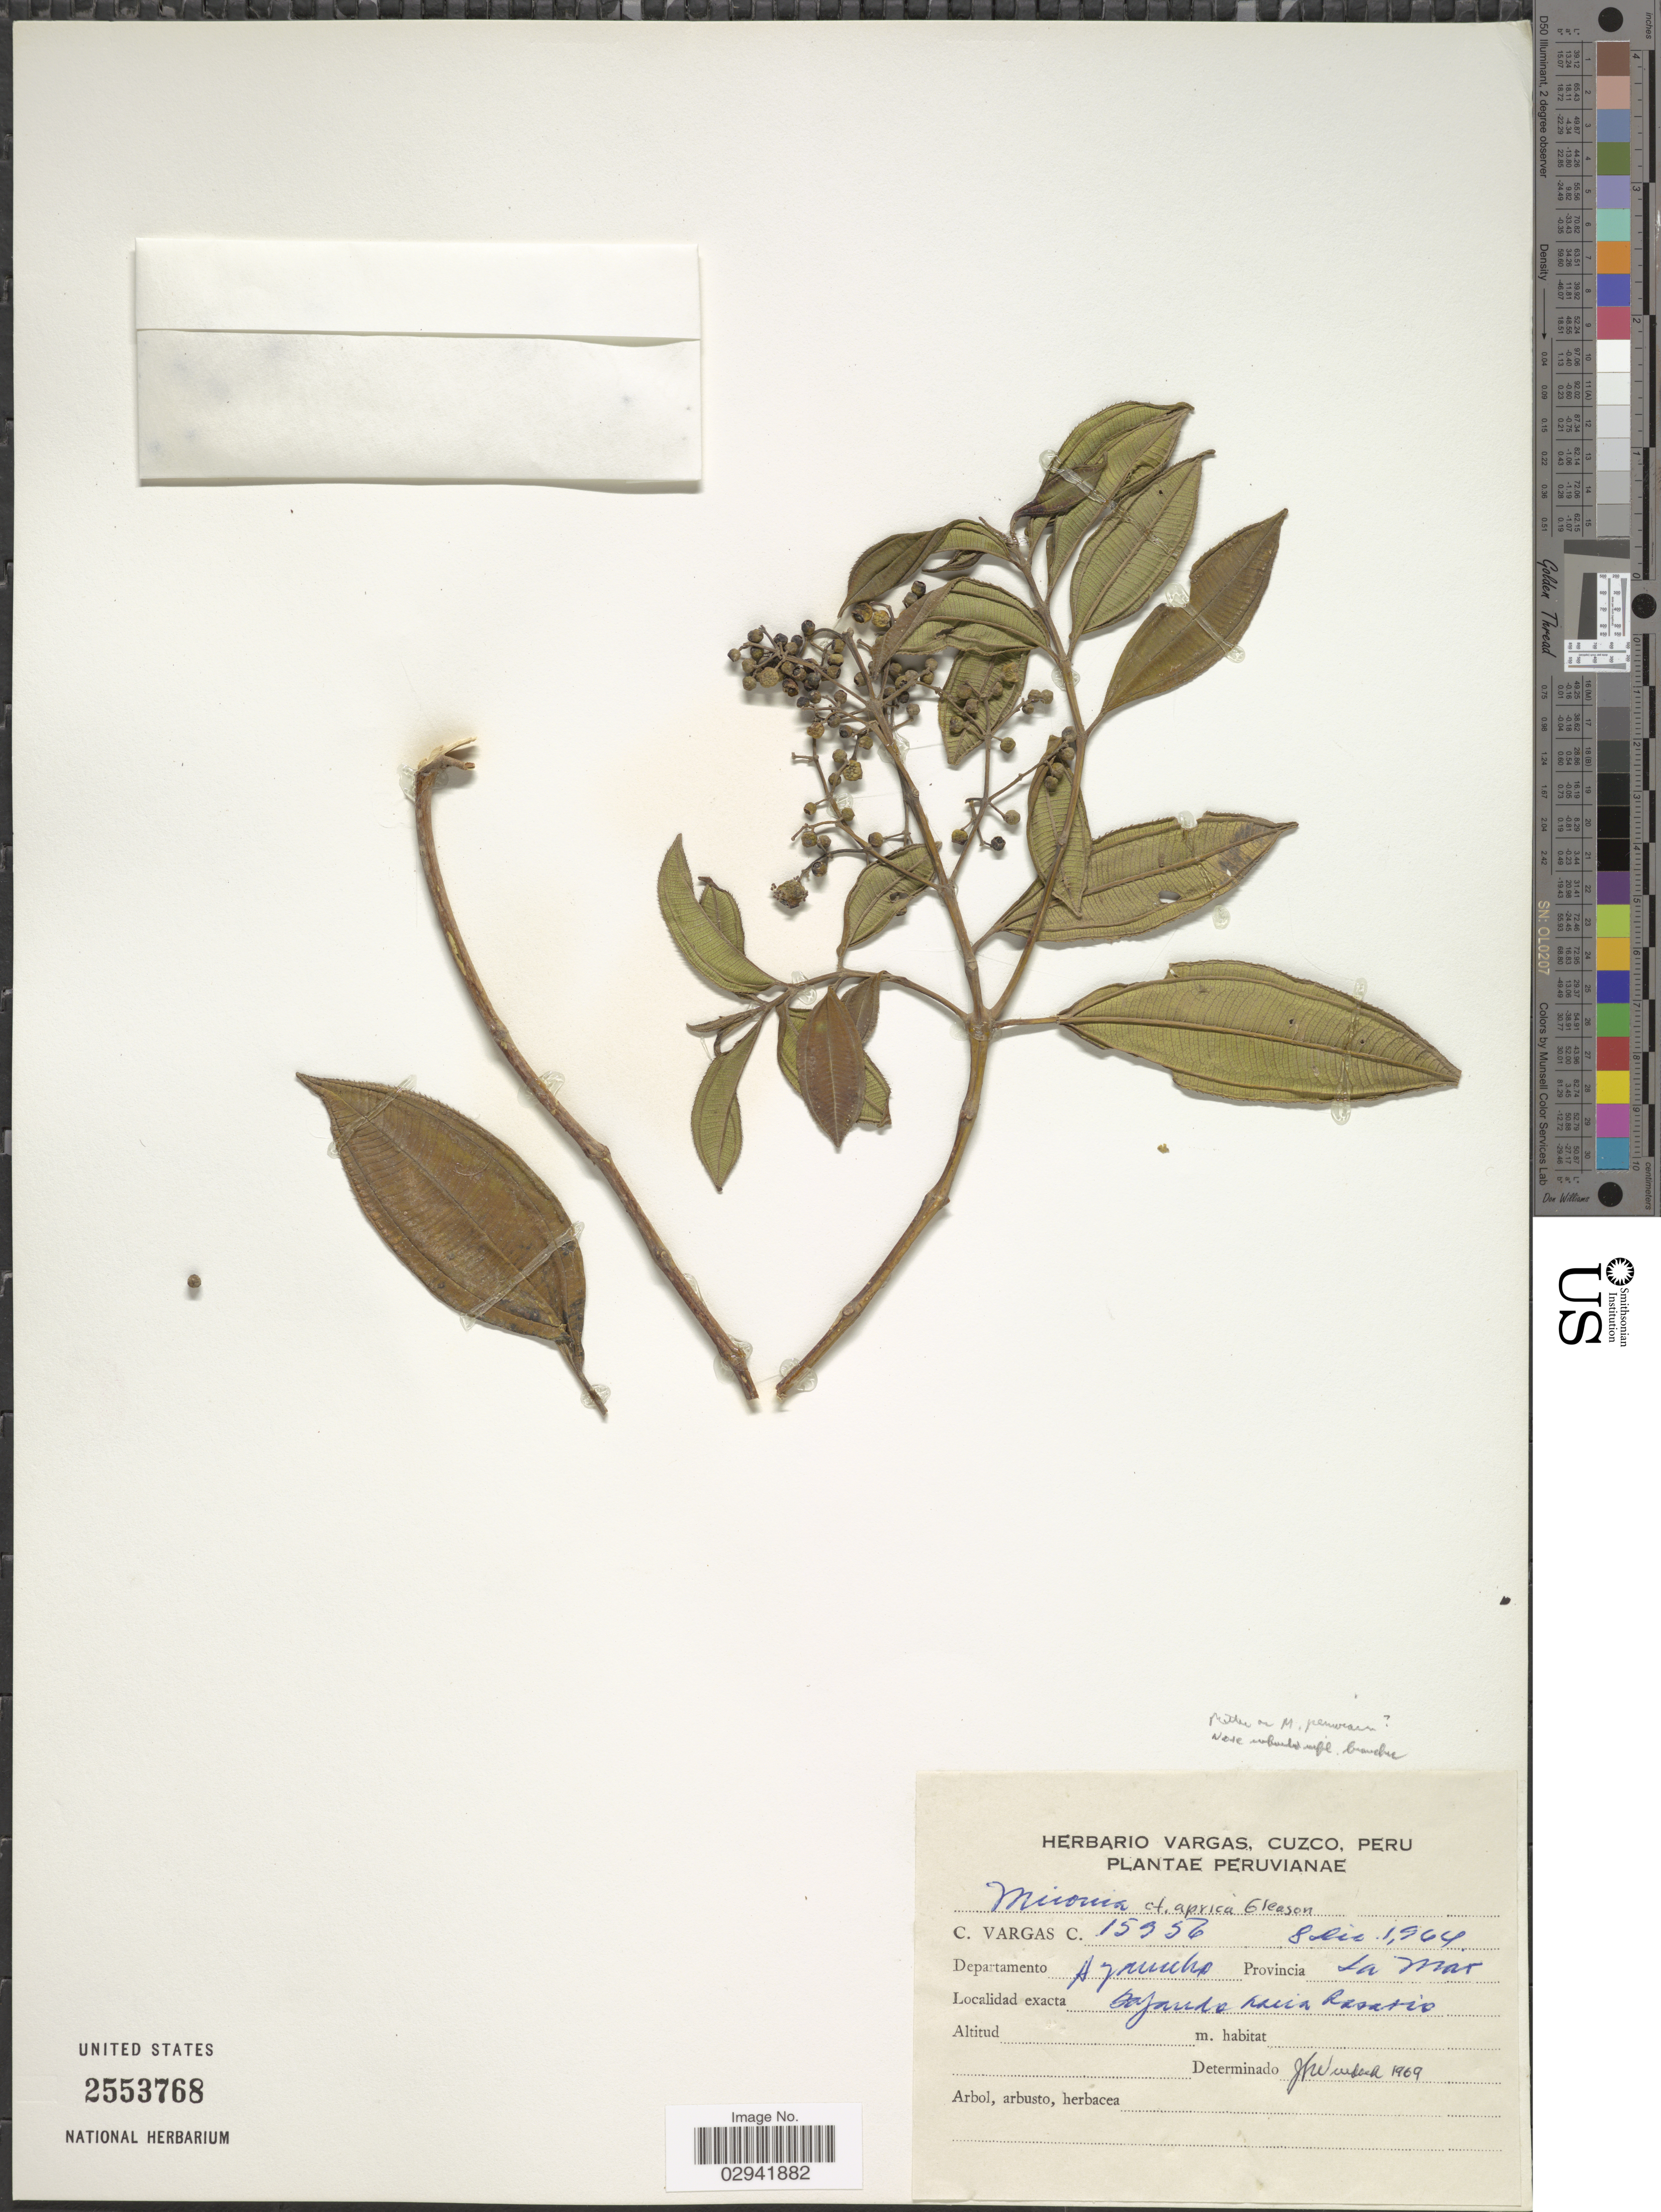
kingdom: Plantae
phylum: Tracheophyta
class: Magnoliopsida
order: Myrtales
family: Melastomataceae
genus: Miconia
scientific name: Miconia peruviana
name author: Cogn.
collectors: C. Vargas Calderón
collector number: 15956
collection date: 1964-12-08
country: Peru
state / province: Ayacucho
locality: Departamento Ayacucho, Provincia La Mar, Bajando hacia Rosario.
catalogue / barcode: US 2553768